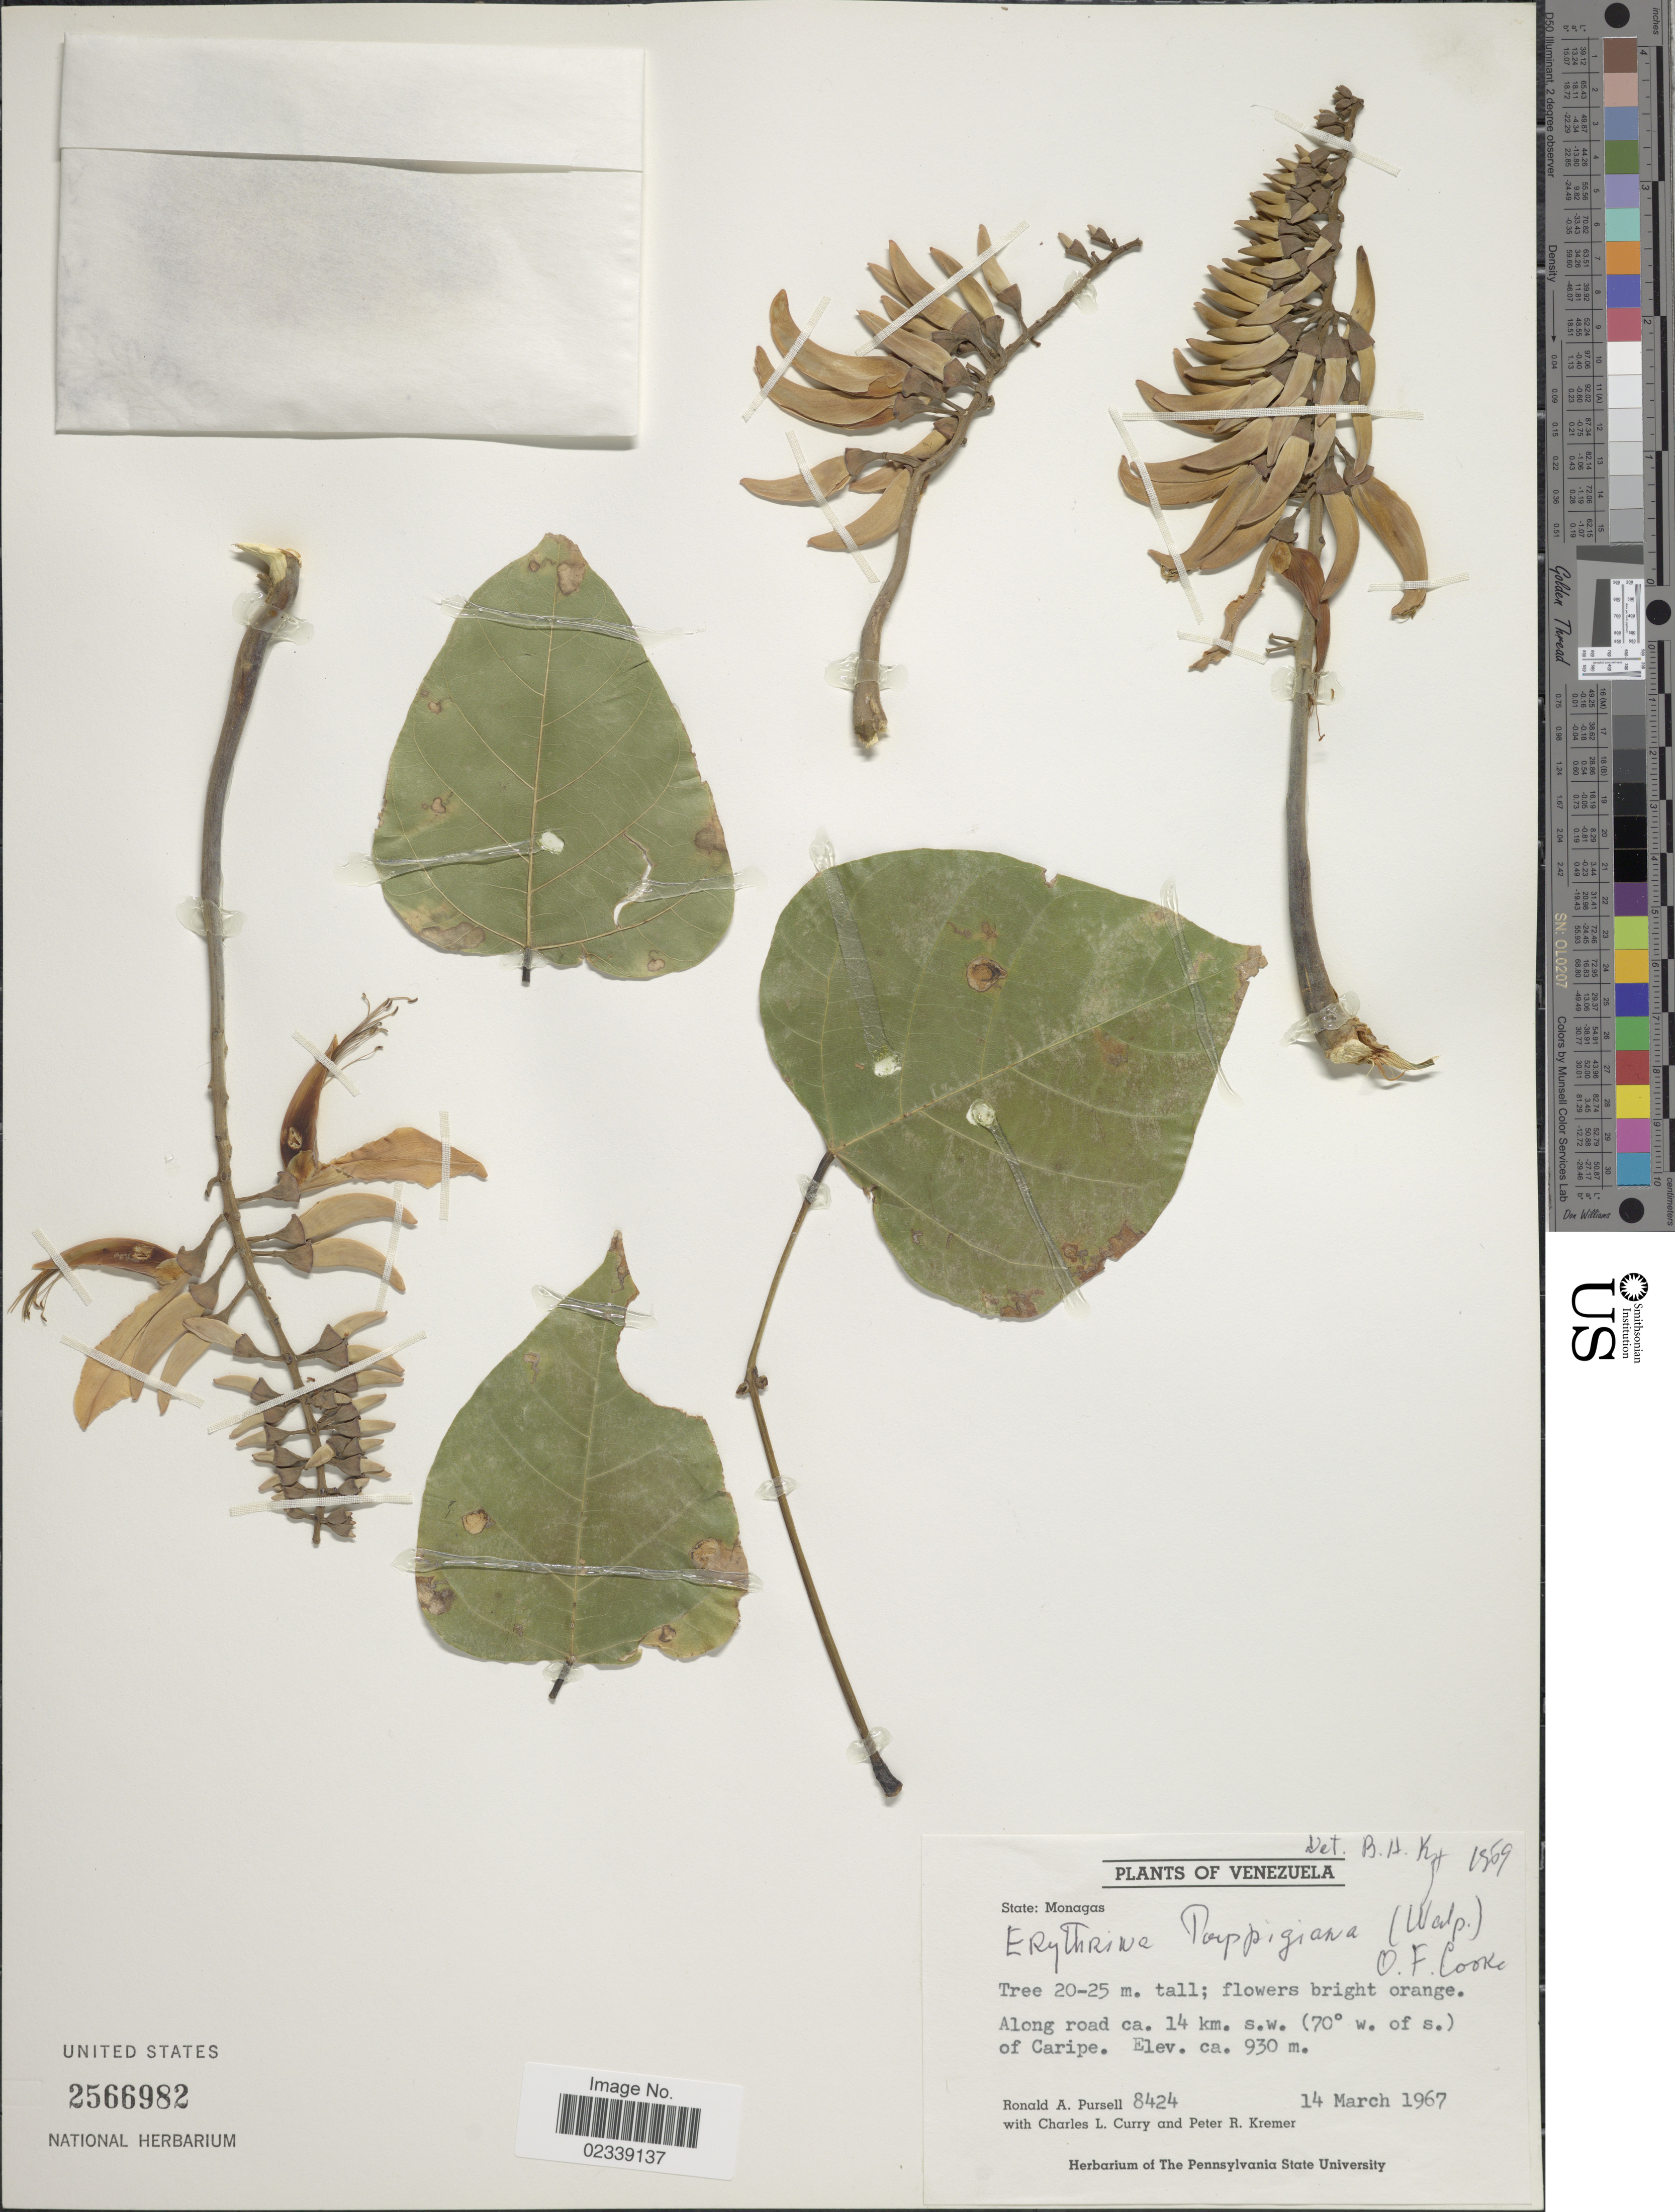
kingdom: Plantae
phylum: Tracheophyta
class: Magnoliopsida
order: Fabales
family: Fabaceae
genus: Erythrina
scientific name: Erythrina poeppigiana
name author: (Walp.) O.F. Cook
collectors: R. A. Pursell, C. L. Curry & P. Kremer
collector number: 8424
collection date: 1967-03-14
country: Venezuela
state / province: Monagas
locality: Along road ca 14 km s.w. (70° w. of s.) of Caripe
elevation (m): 930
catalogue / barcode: US 2566982